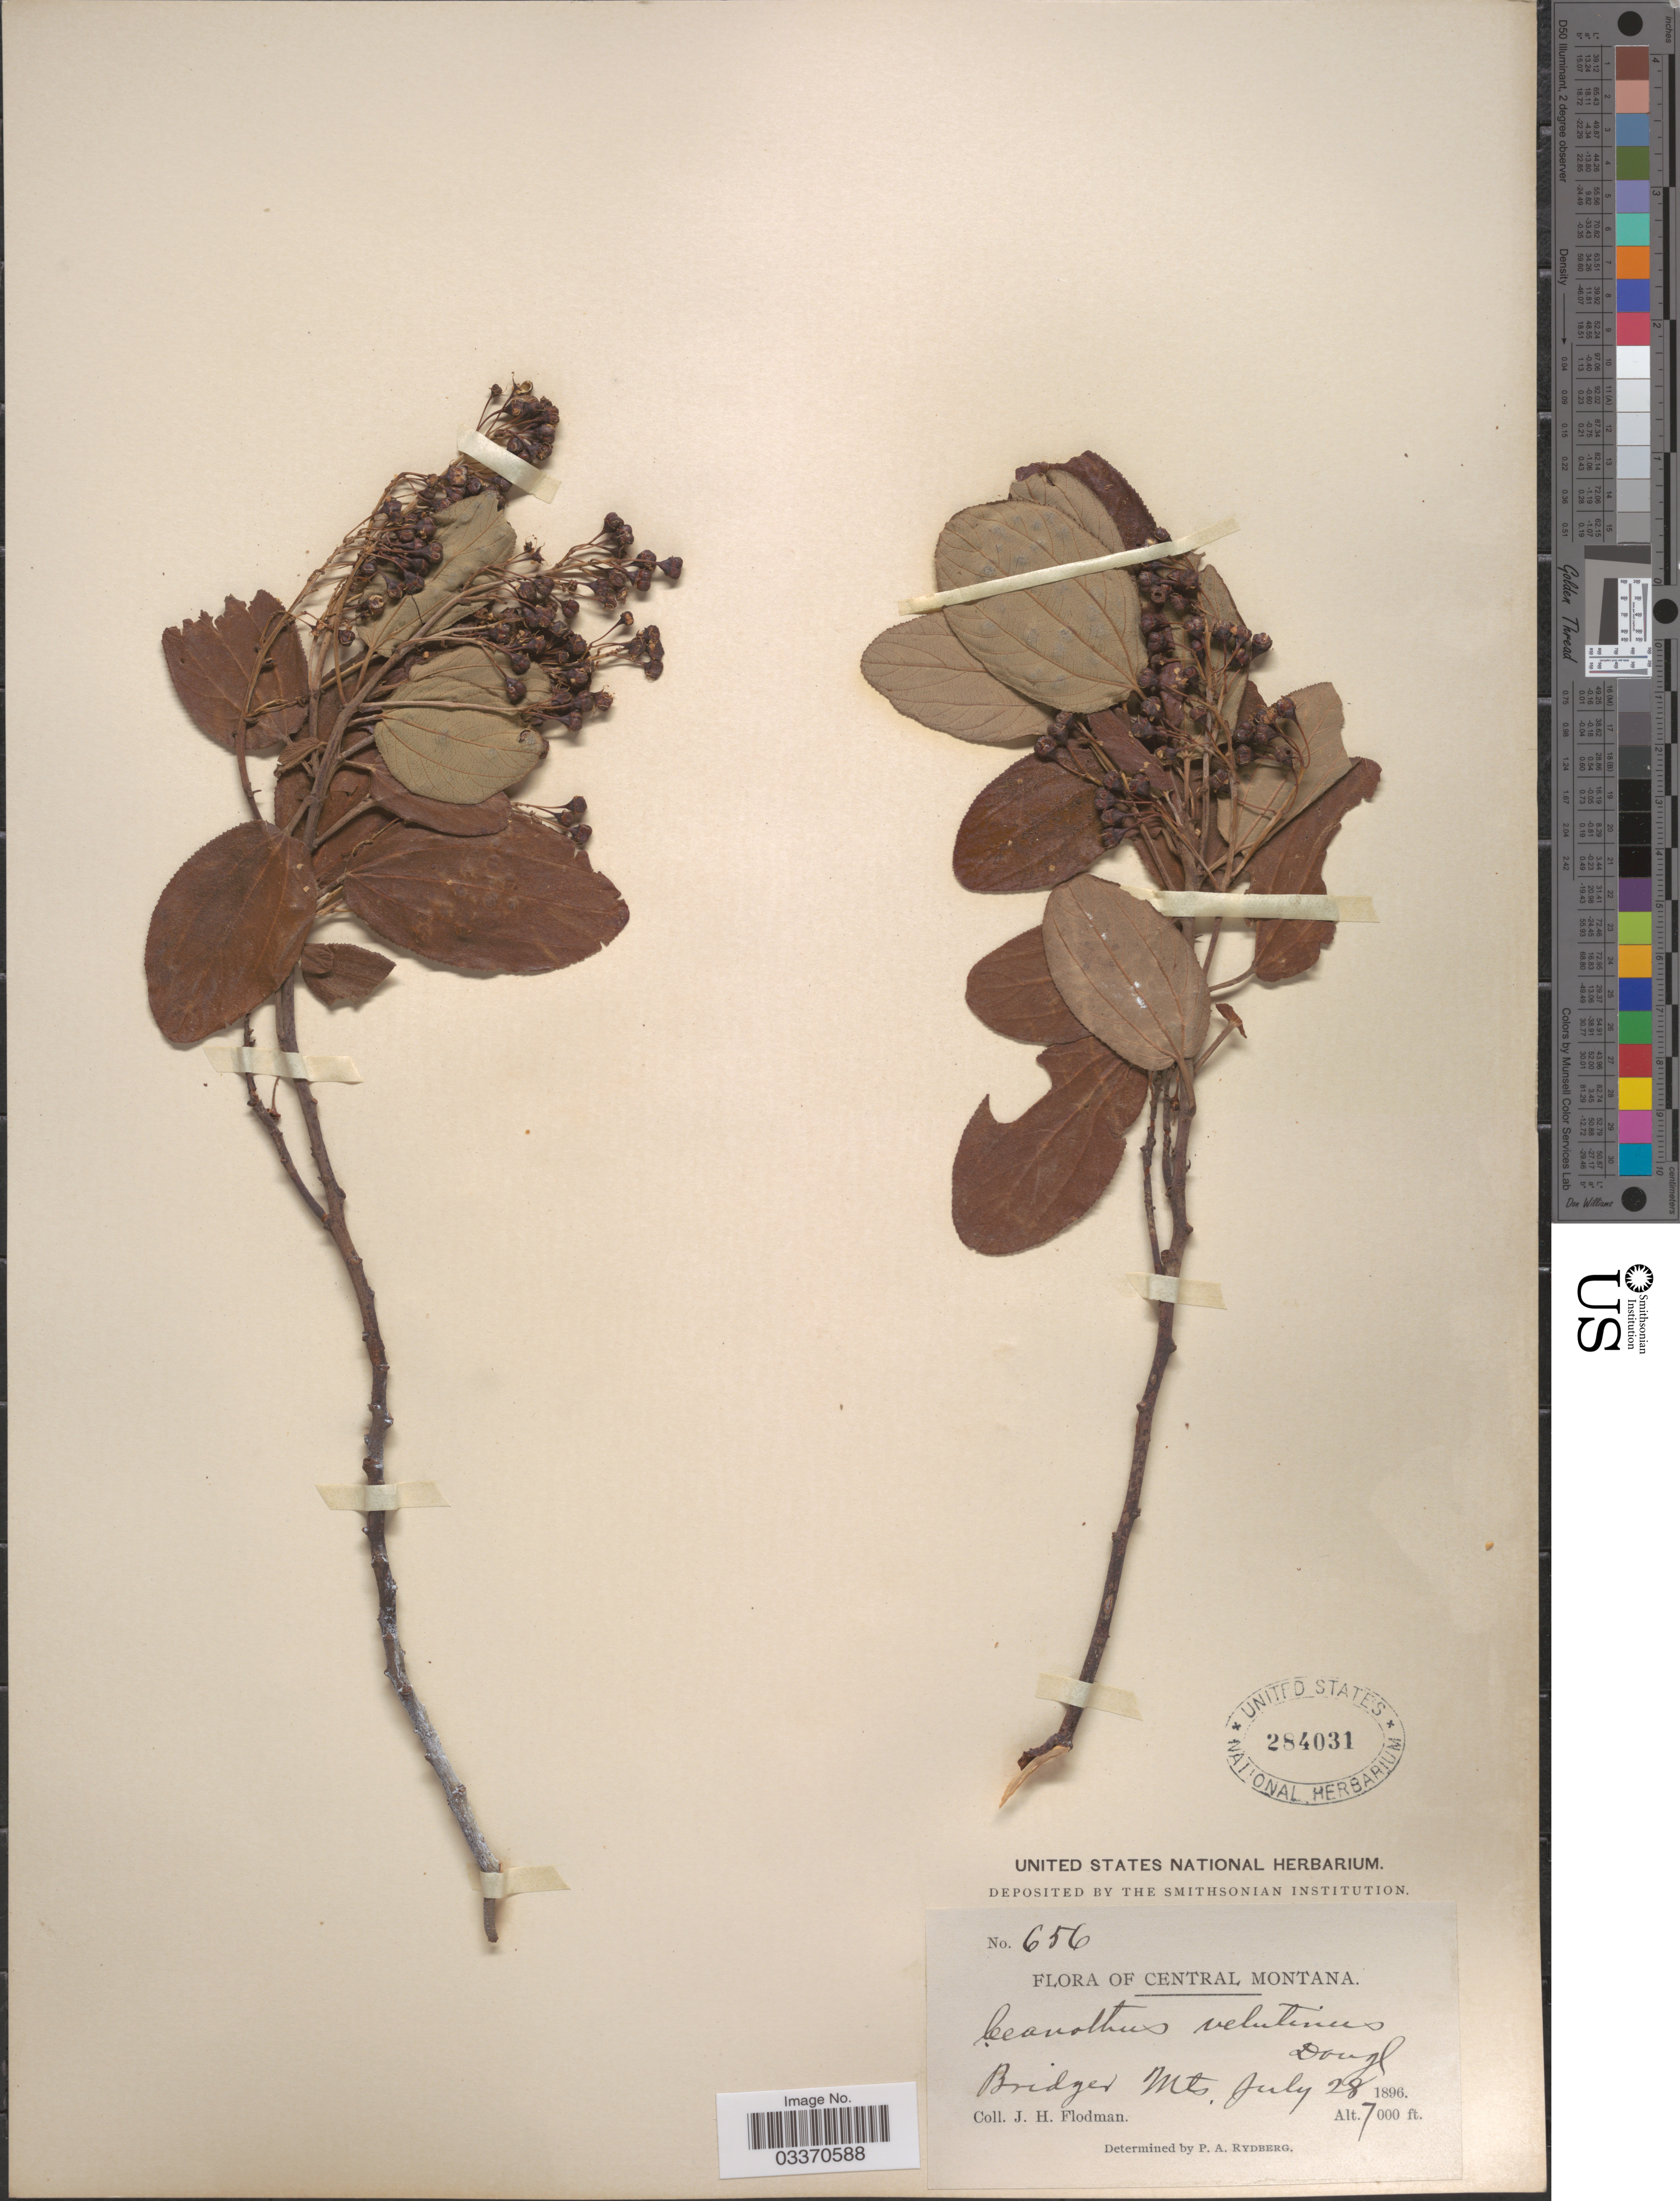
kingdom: Plantae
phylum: Tracheophyta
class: Magnoliopsida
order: Rosales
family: Rhamnaceae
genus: Ceanothus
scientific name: Ceanothus velutinus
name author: Douglas ex Hook.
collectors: J. Flodman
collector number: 656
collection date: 1896-07-28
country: United States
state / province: Montana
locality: Central Montana. Bridger Mts.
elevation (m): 2134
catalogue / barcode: US 284031